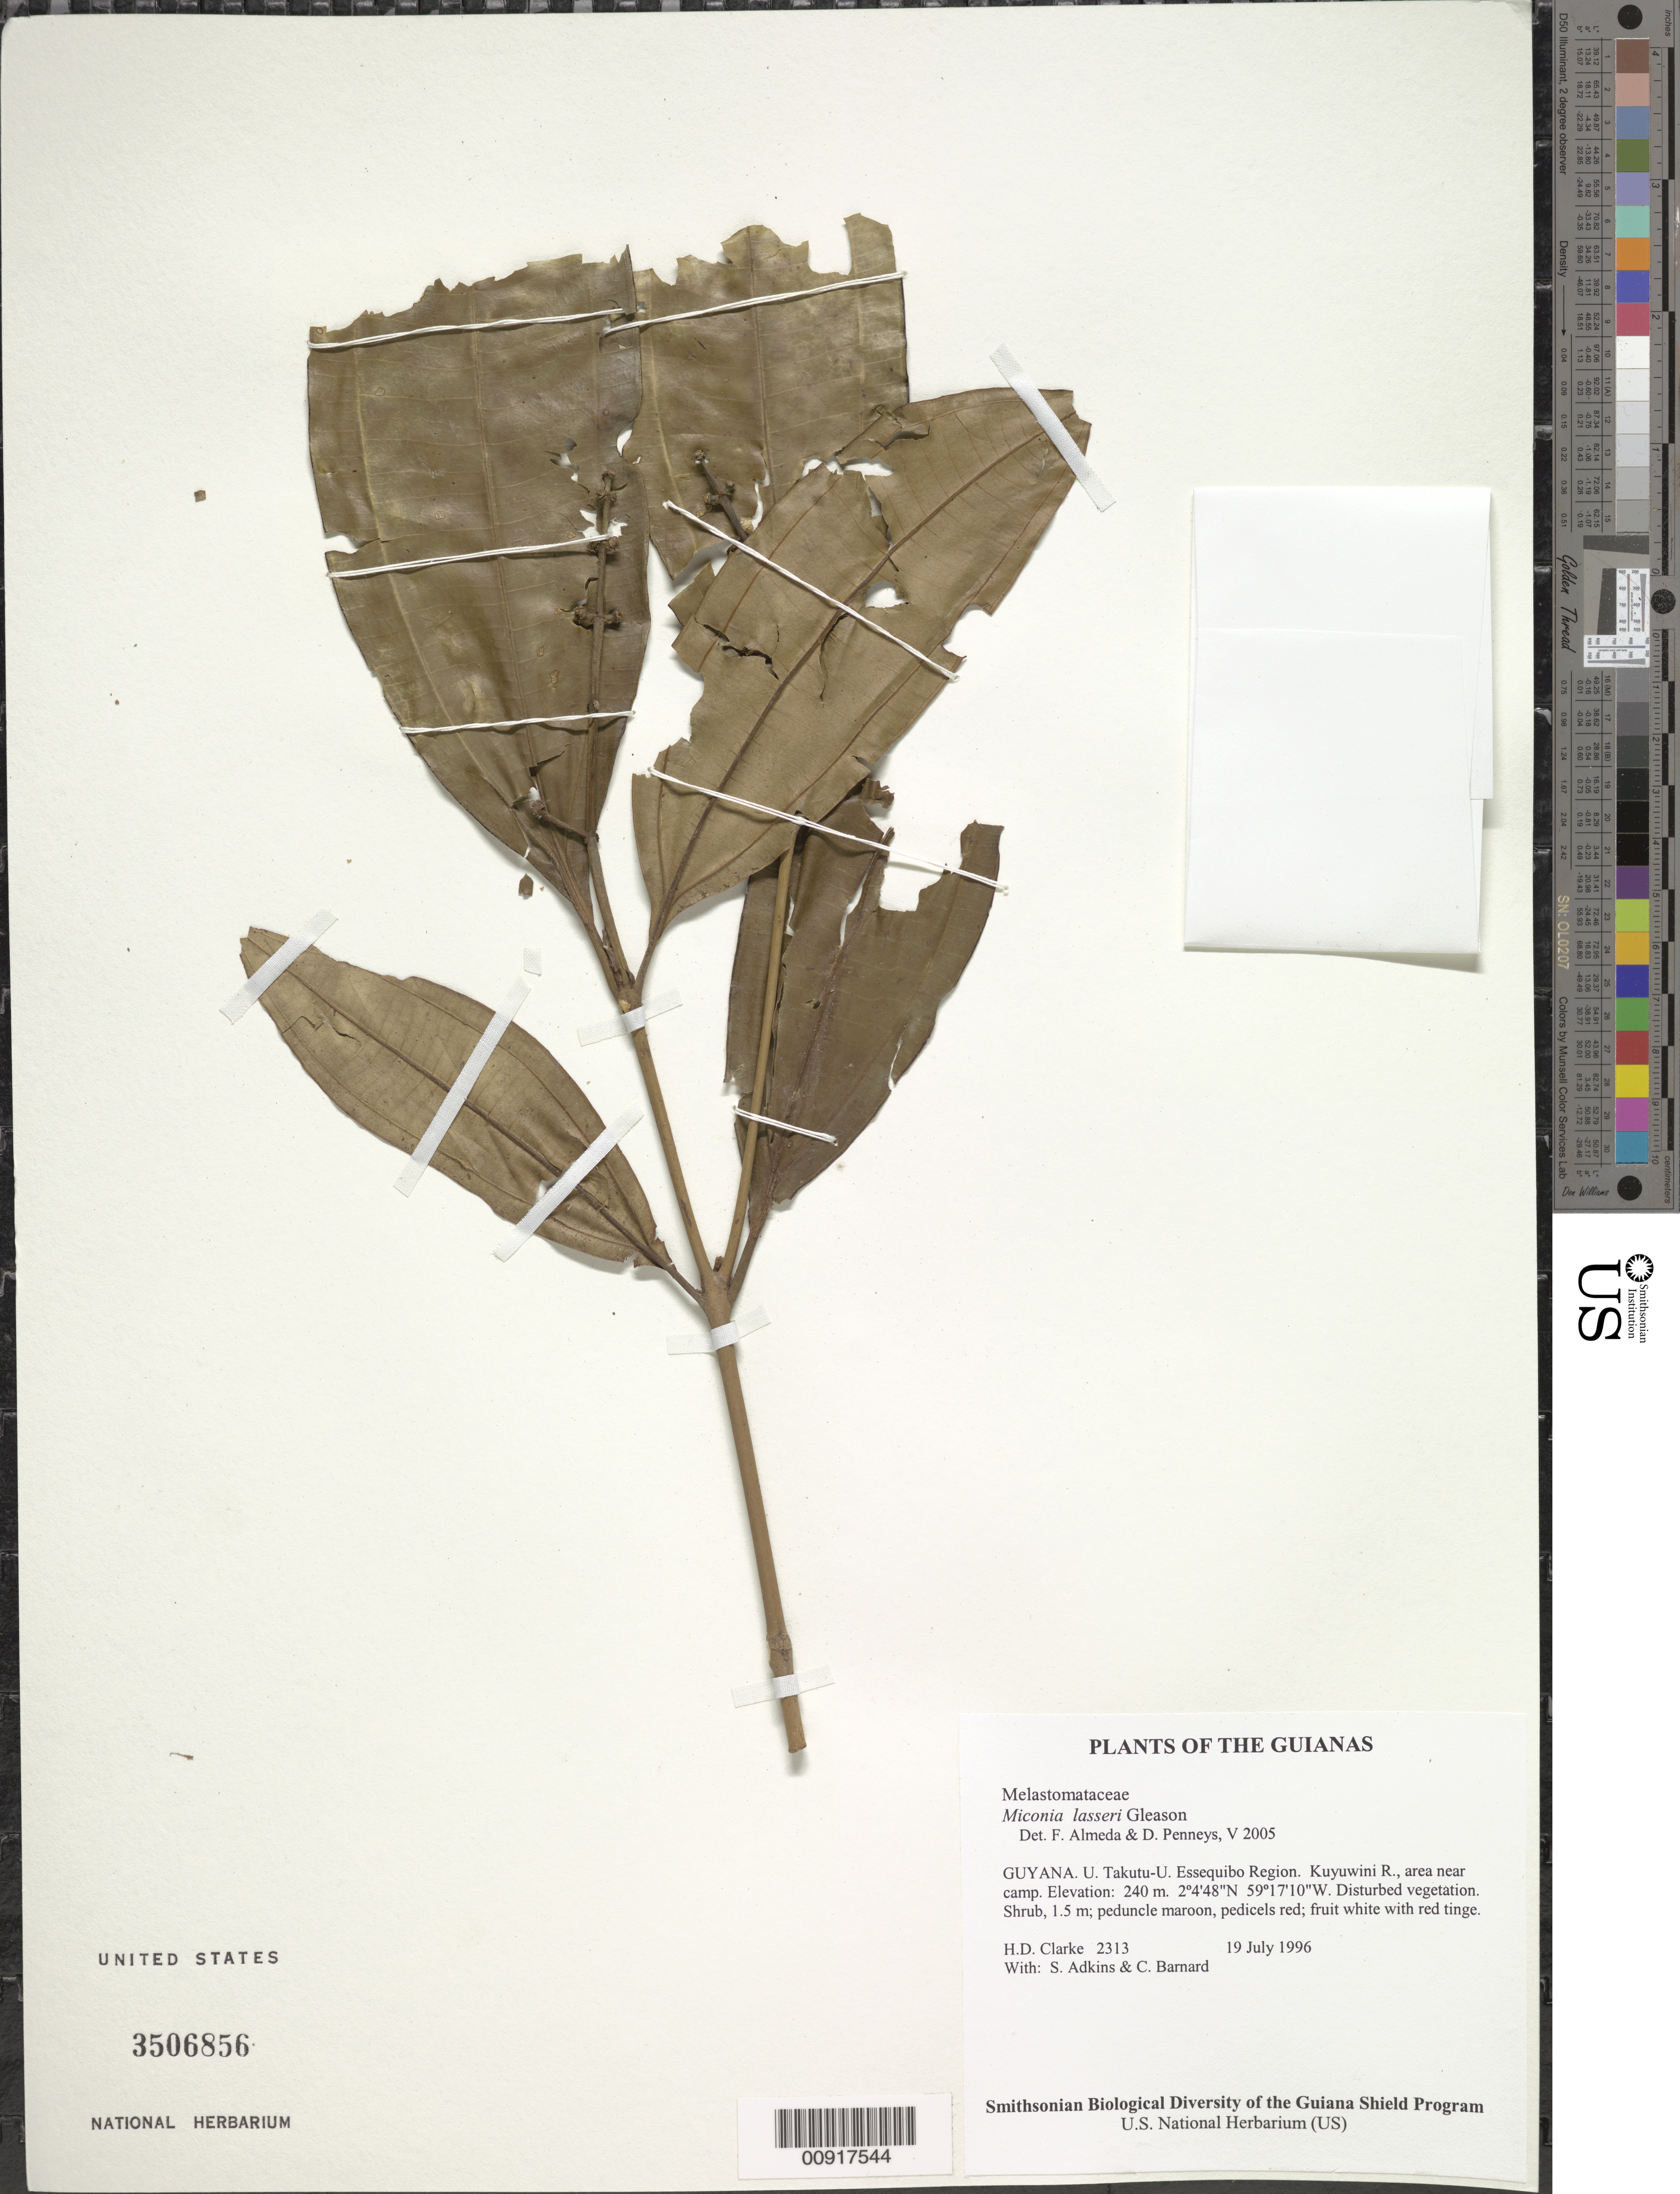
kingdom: Plantae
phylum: Tracheophyta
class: Magnoliopsida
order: Myrtales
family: Melastomataceae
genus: Miconia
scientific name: Miconia lasseri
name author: Gleason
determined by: Almeda, F.; Penneys, D. S.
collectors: H. D. Clarke, S. Adkins & C. Bernard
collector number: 2313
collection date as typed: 19 July 1996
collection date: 1996-07-19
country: Guyana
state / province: U. Takutu-U. Essequibo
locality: Kuyuwini R., area near camp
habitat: Disturbed vegetation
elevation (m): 240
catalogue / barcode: US 3506856